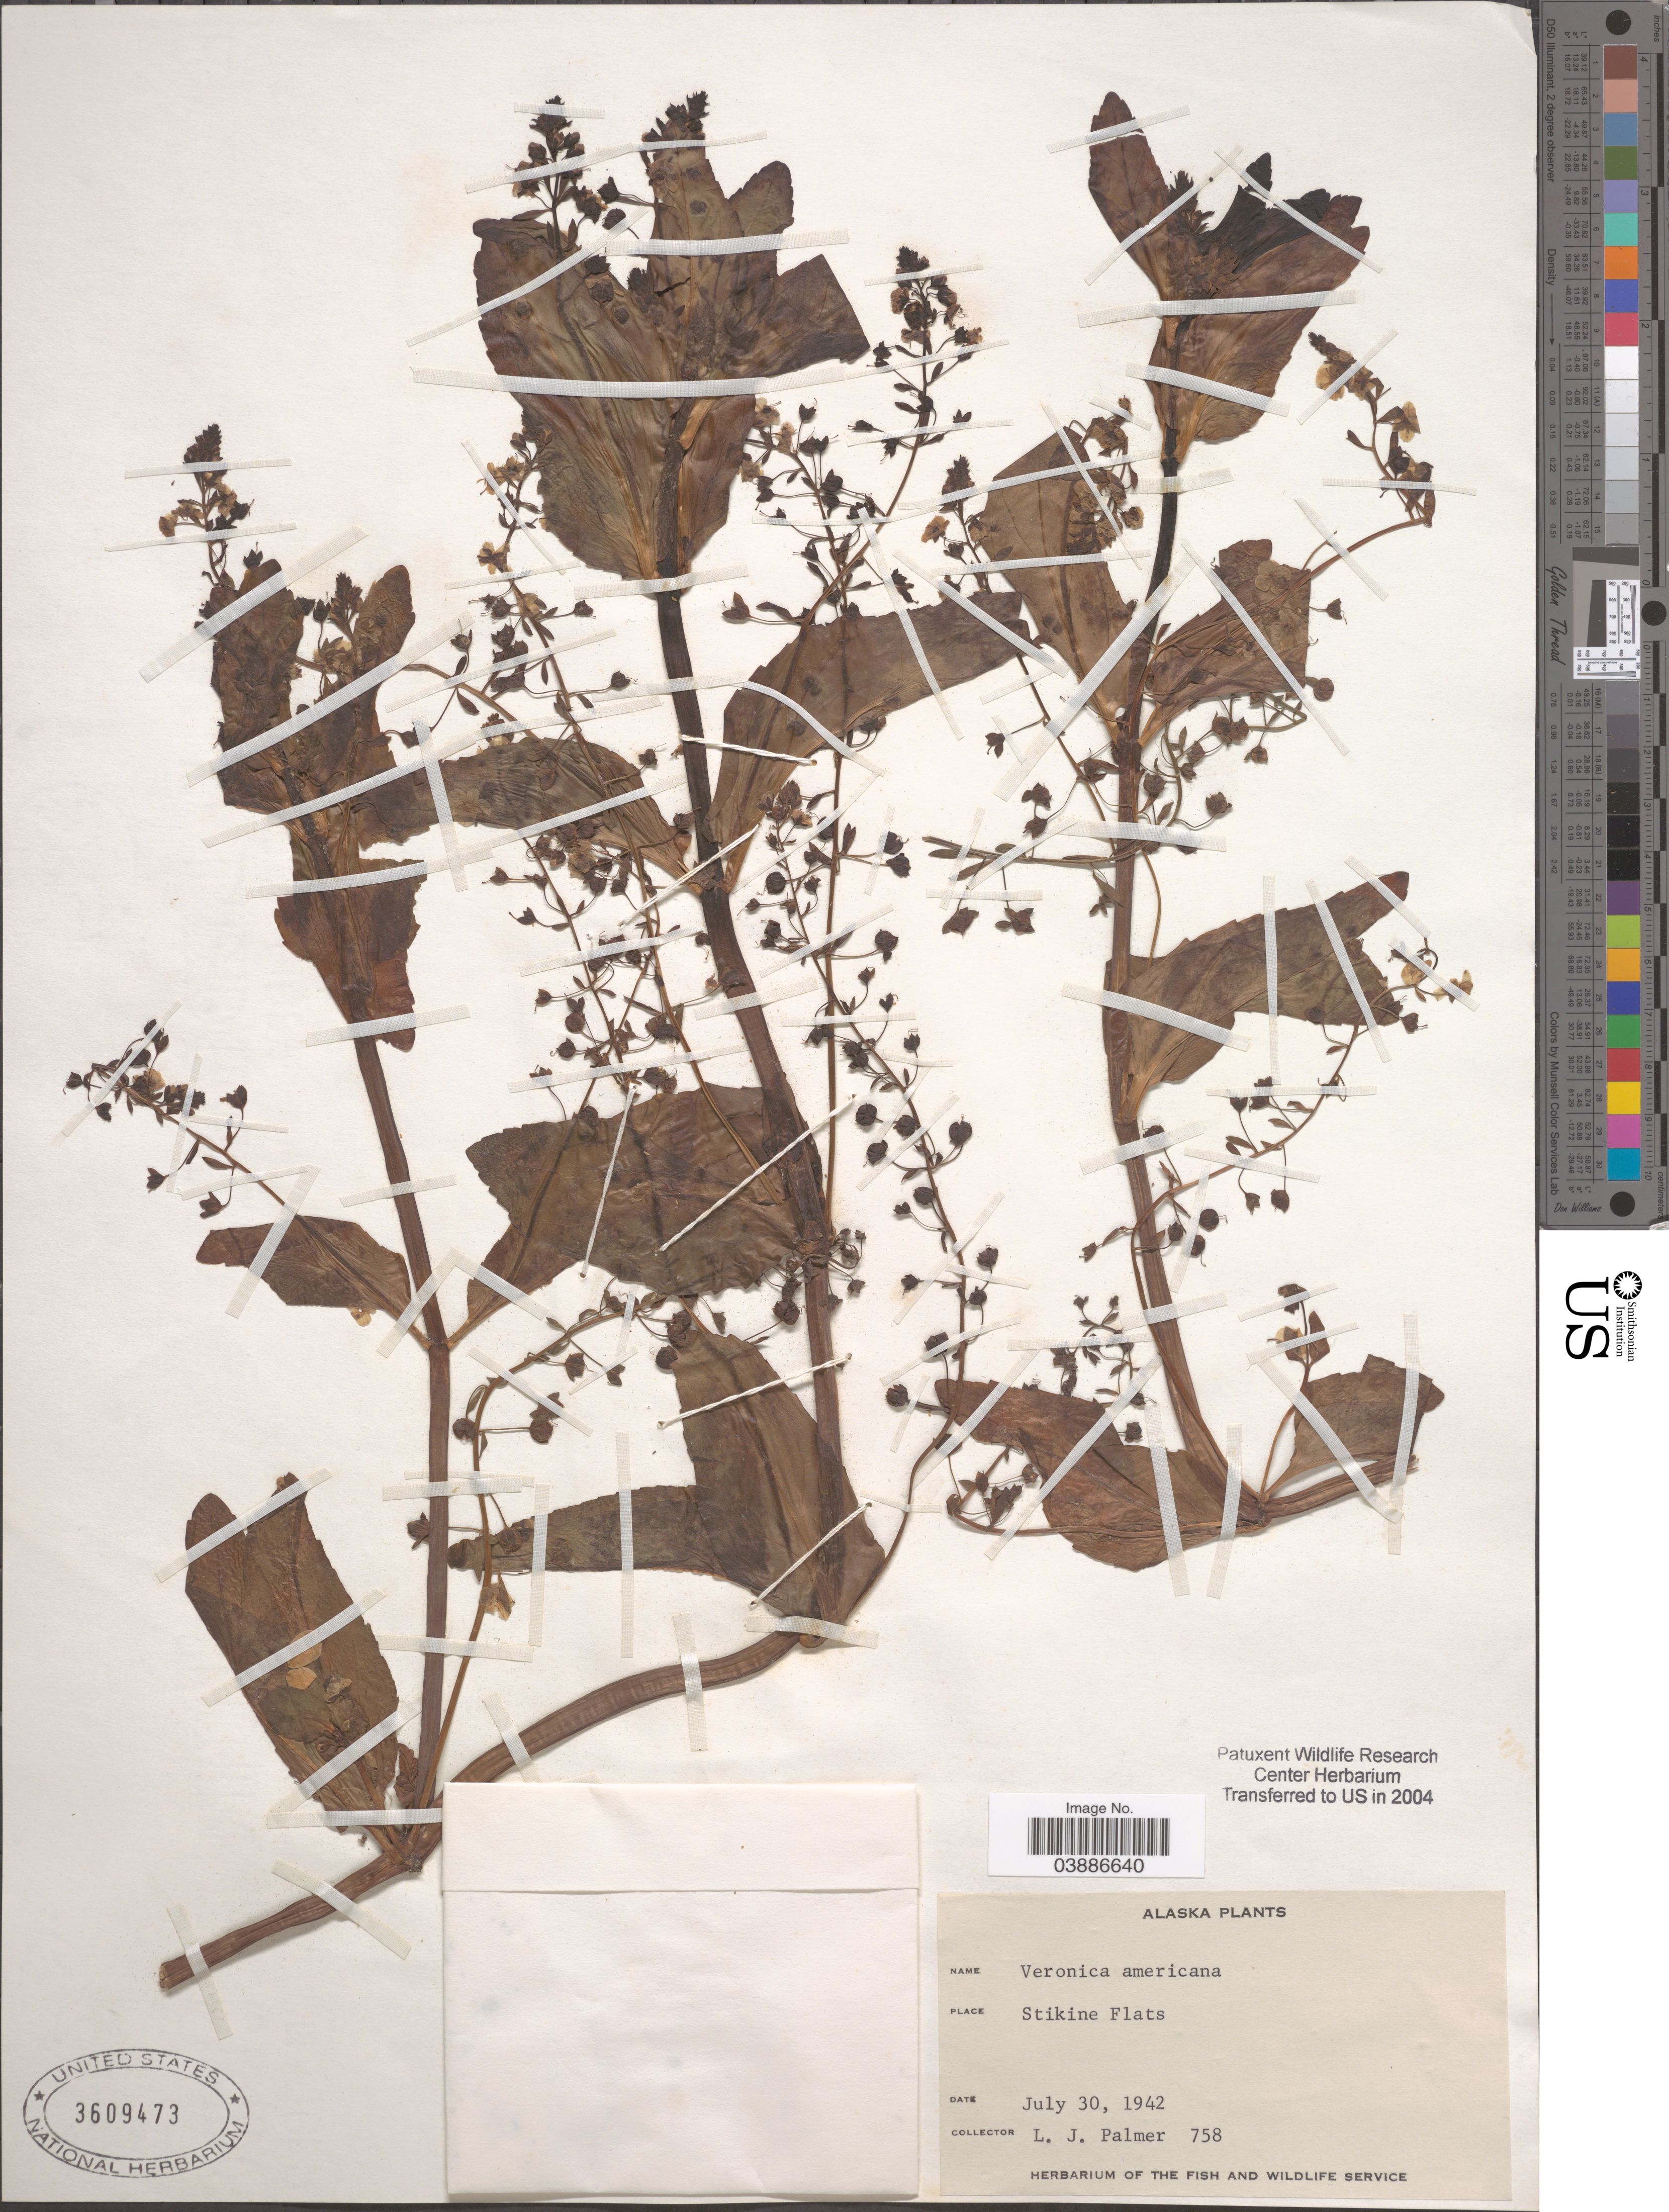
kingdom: Plantae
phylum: Tracheophyta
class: Magnoliopsida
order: Lamiales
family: Plantaginaceae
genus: Veronica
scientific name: Veronica americana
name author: Schwein. ex Benth.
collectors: L. J. Palmer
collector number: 758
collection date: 1942-07-30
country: United States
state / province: Alaska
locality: Stikine Flats.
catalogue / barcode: US 3609473